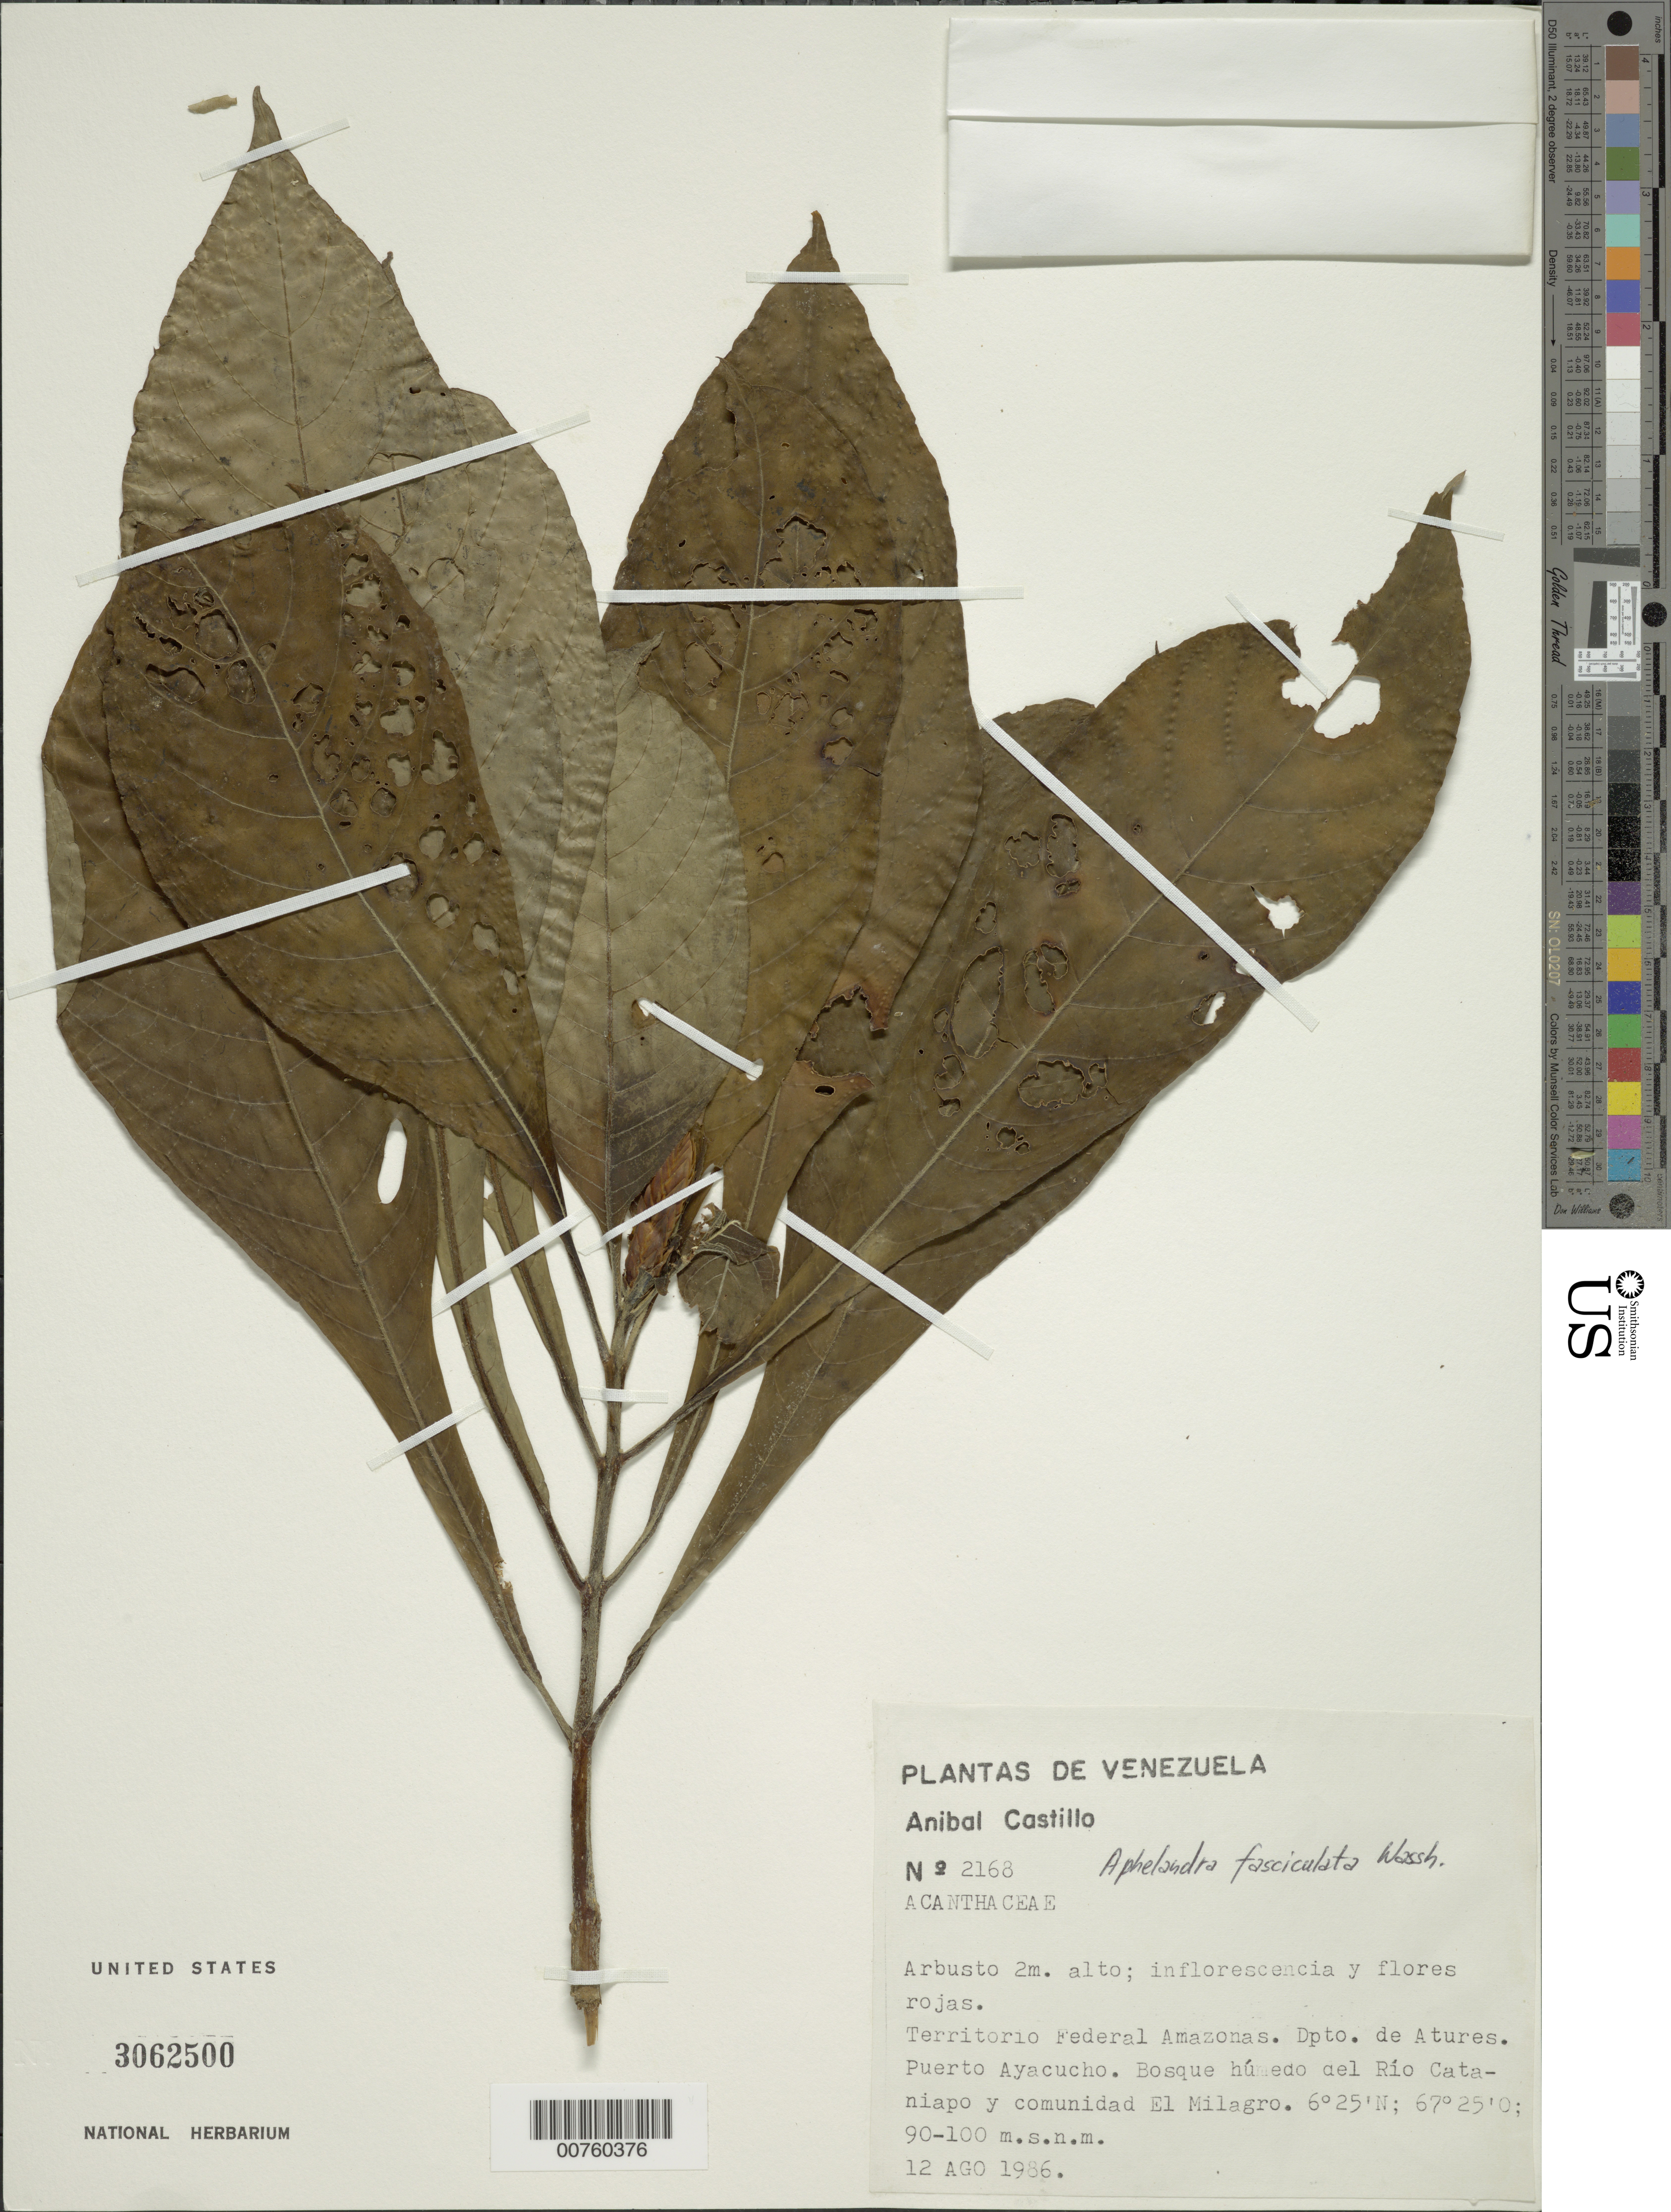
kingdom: Plantae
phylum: Tracheophyta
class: Magnoliopsida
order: Lamiales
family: Acanthaceae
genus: Aphelandra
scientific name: Aphelandra fasciculata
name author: Wassh.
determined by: Wasshausen, Dieter C., (BOT), Smithsonian Institution - National Museum of Natural History (UNITED STATES)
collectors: A. Castillo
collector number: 2168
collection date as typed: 12-Aug-86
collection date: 1986-08-12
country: Venezuela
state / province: Amazonas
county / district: Atures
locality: Puerto Ayacucho, Río Cataniapo, entre San Pedro de Cataniapo y comunidad El Milagro.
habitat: Bosque húmedo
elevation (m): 90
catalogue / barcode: US 3062500